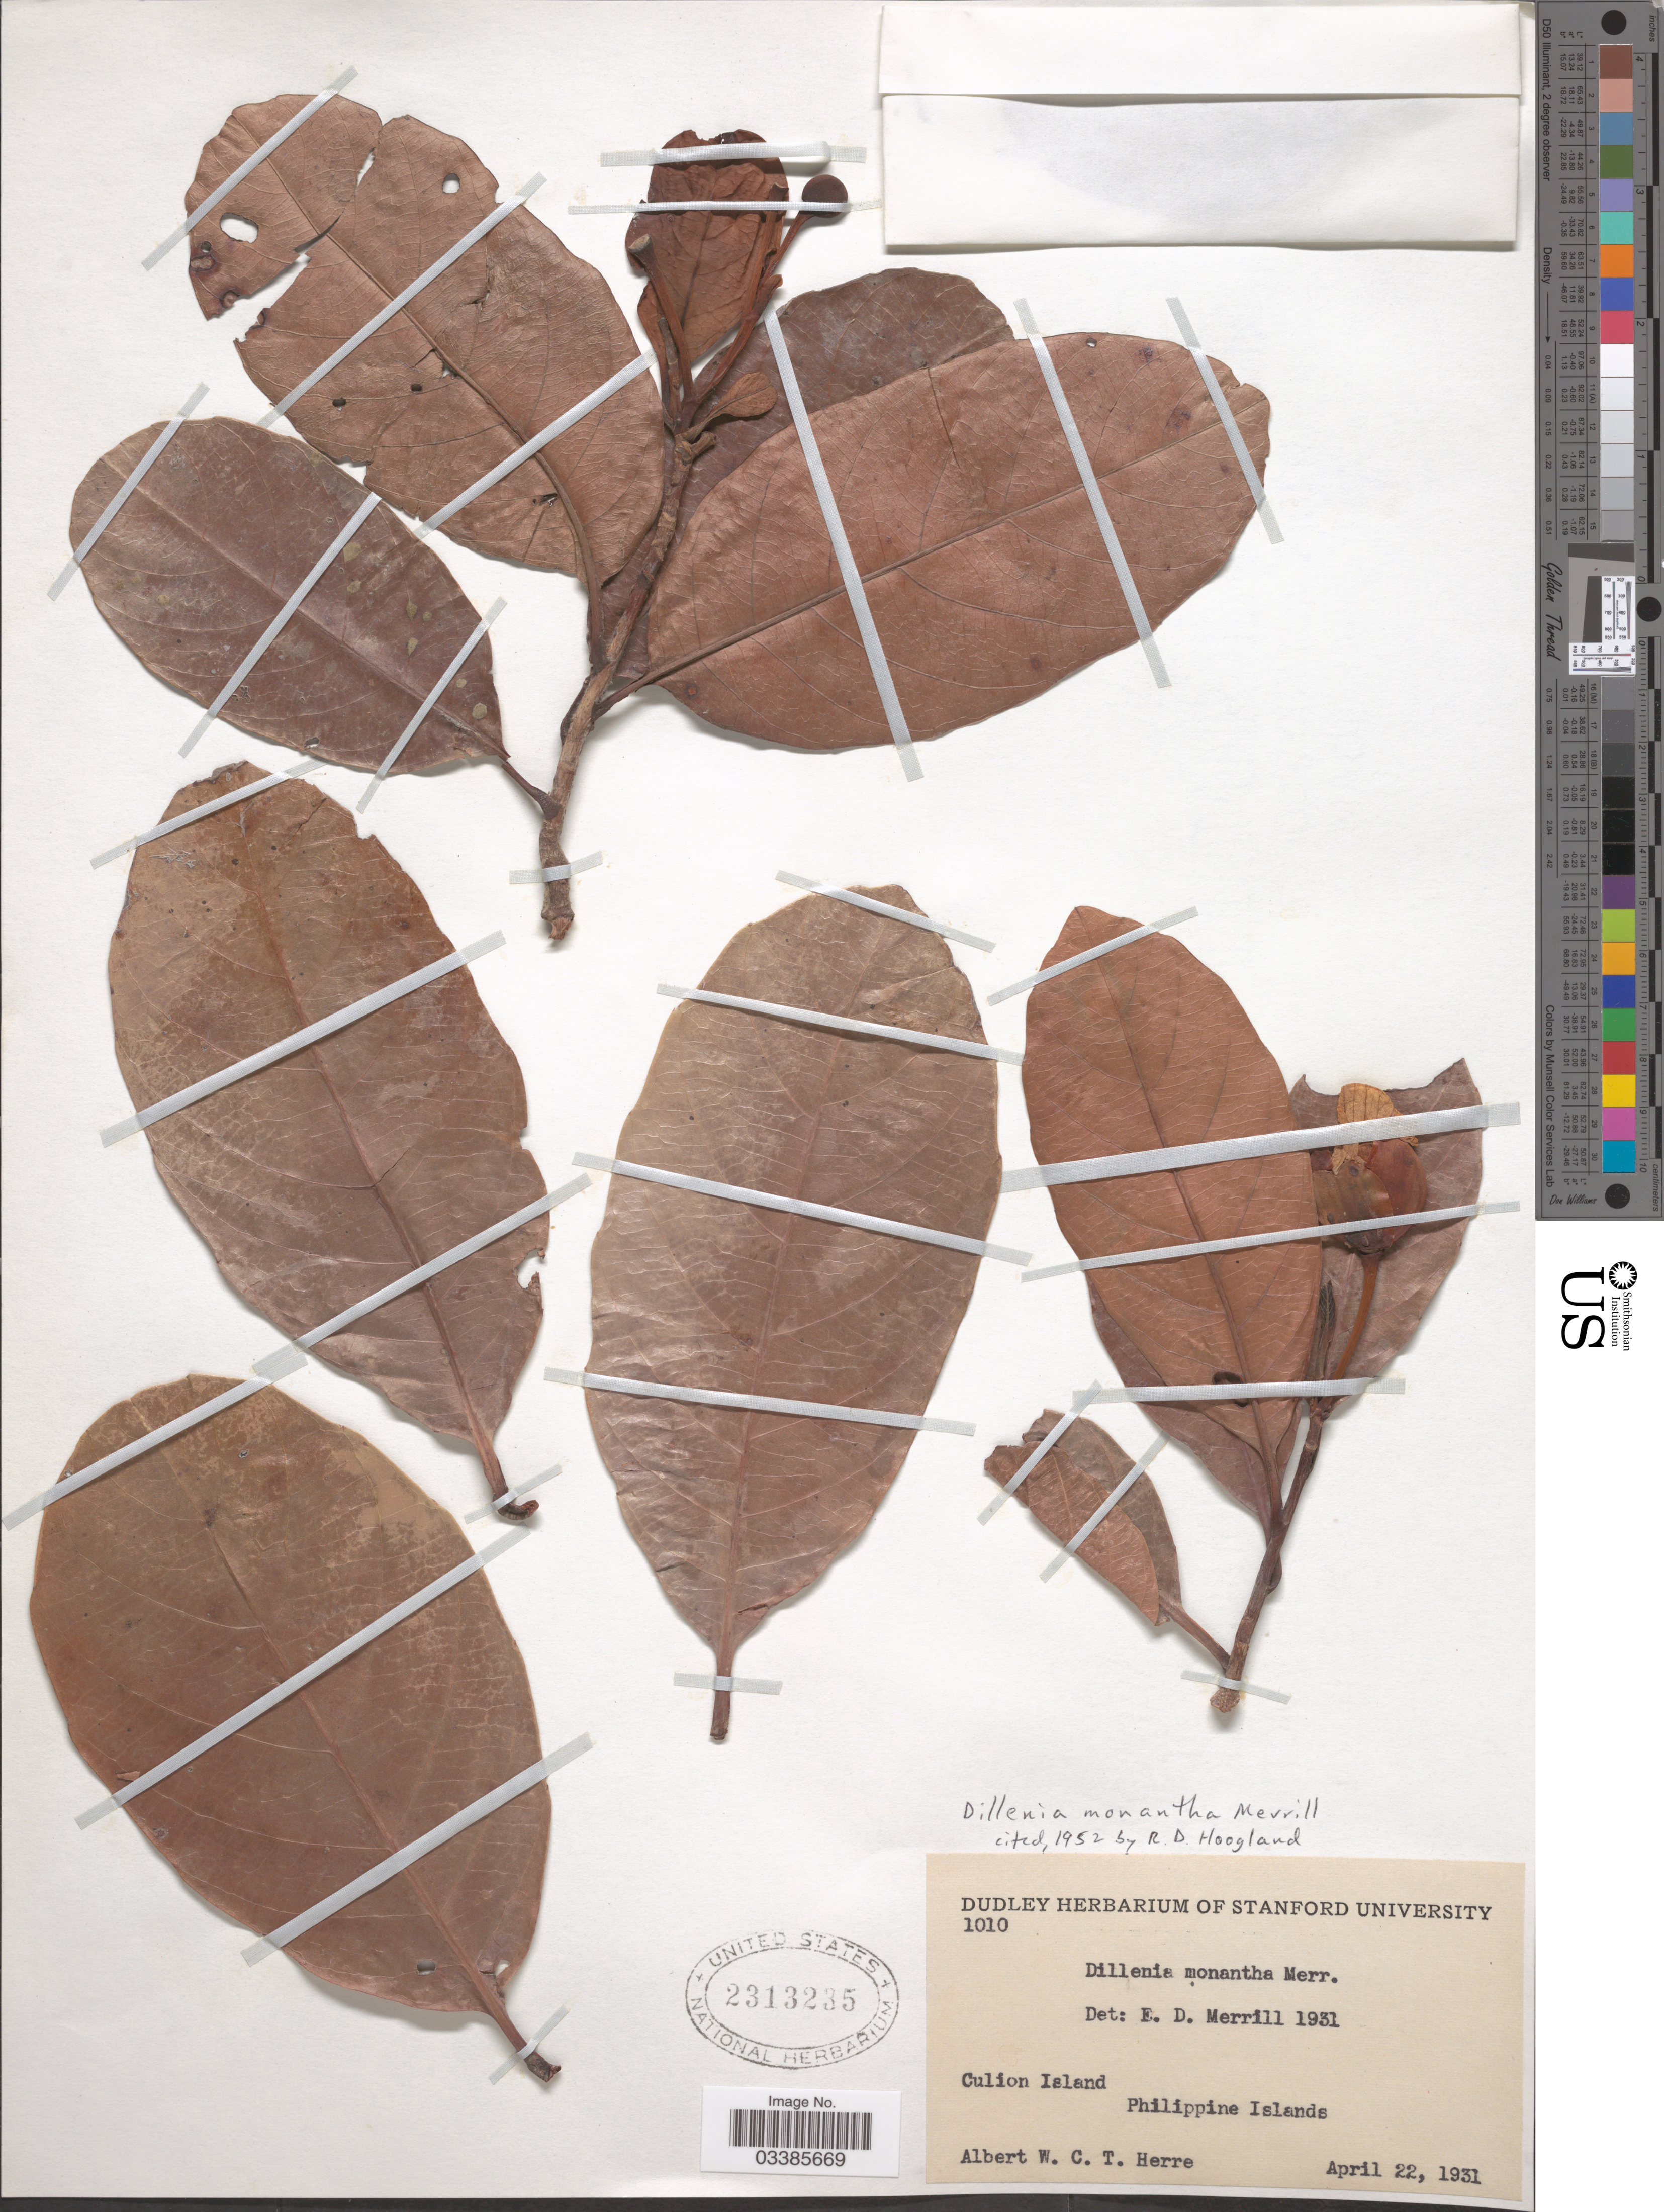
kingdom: Plantae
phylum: Tracheophyta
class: Magnoliopsida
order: Dilleniales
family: Dilleniaceae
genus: Dillenia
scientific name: Dillenia monantha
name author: Merr.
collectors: A. W. Herre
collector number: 1010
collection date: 1931-04-22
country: Philippines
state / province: Mimaropa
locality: Culion Island.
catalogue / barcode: US 2313235